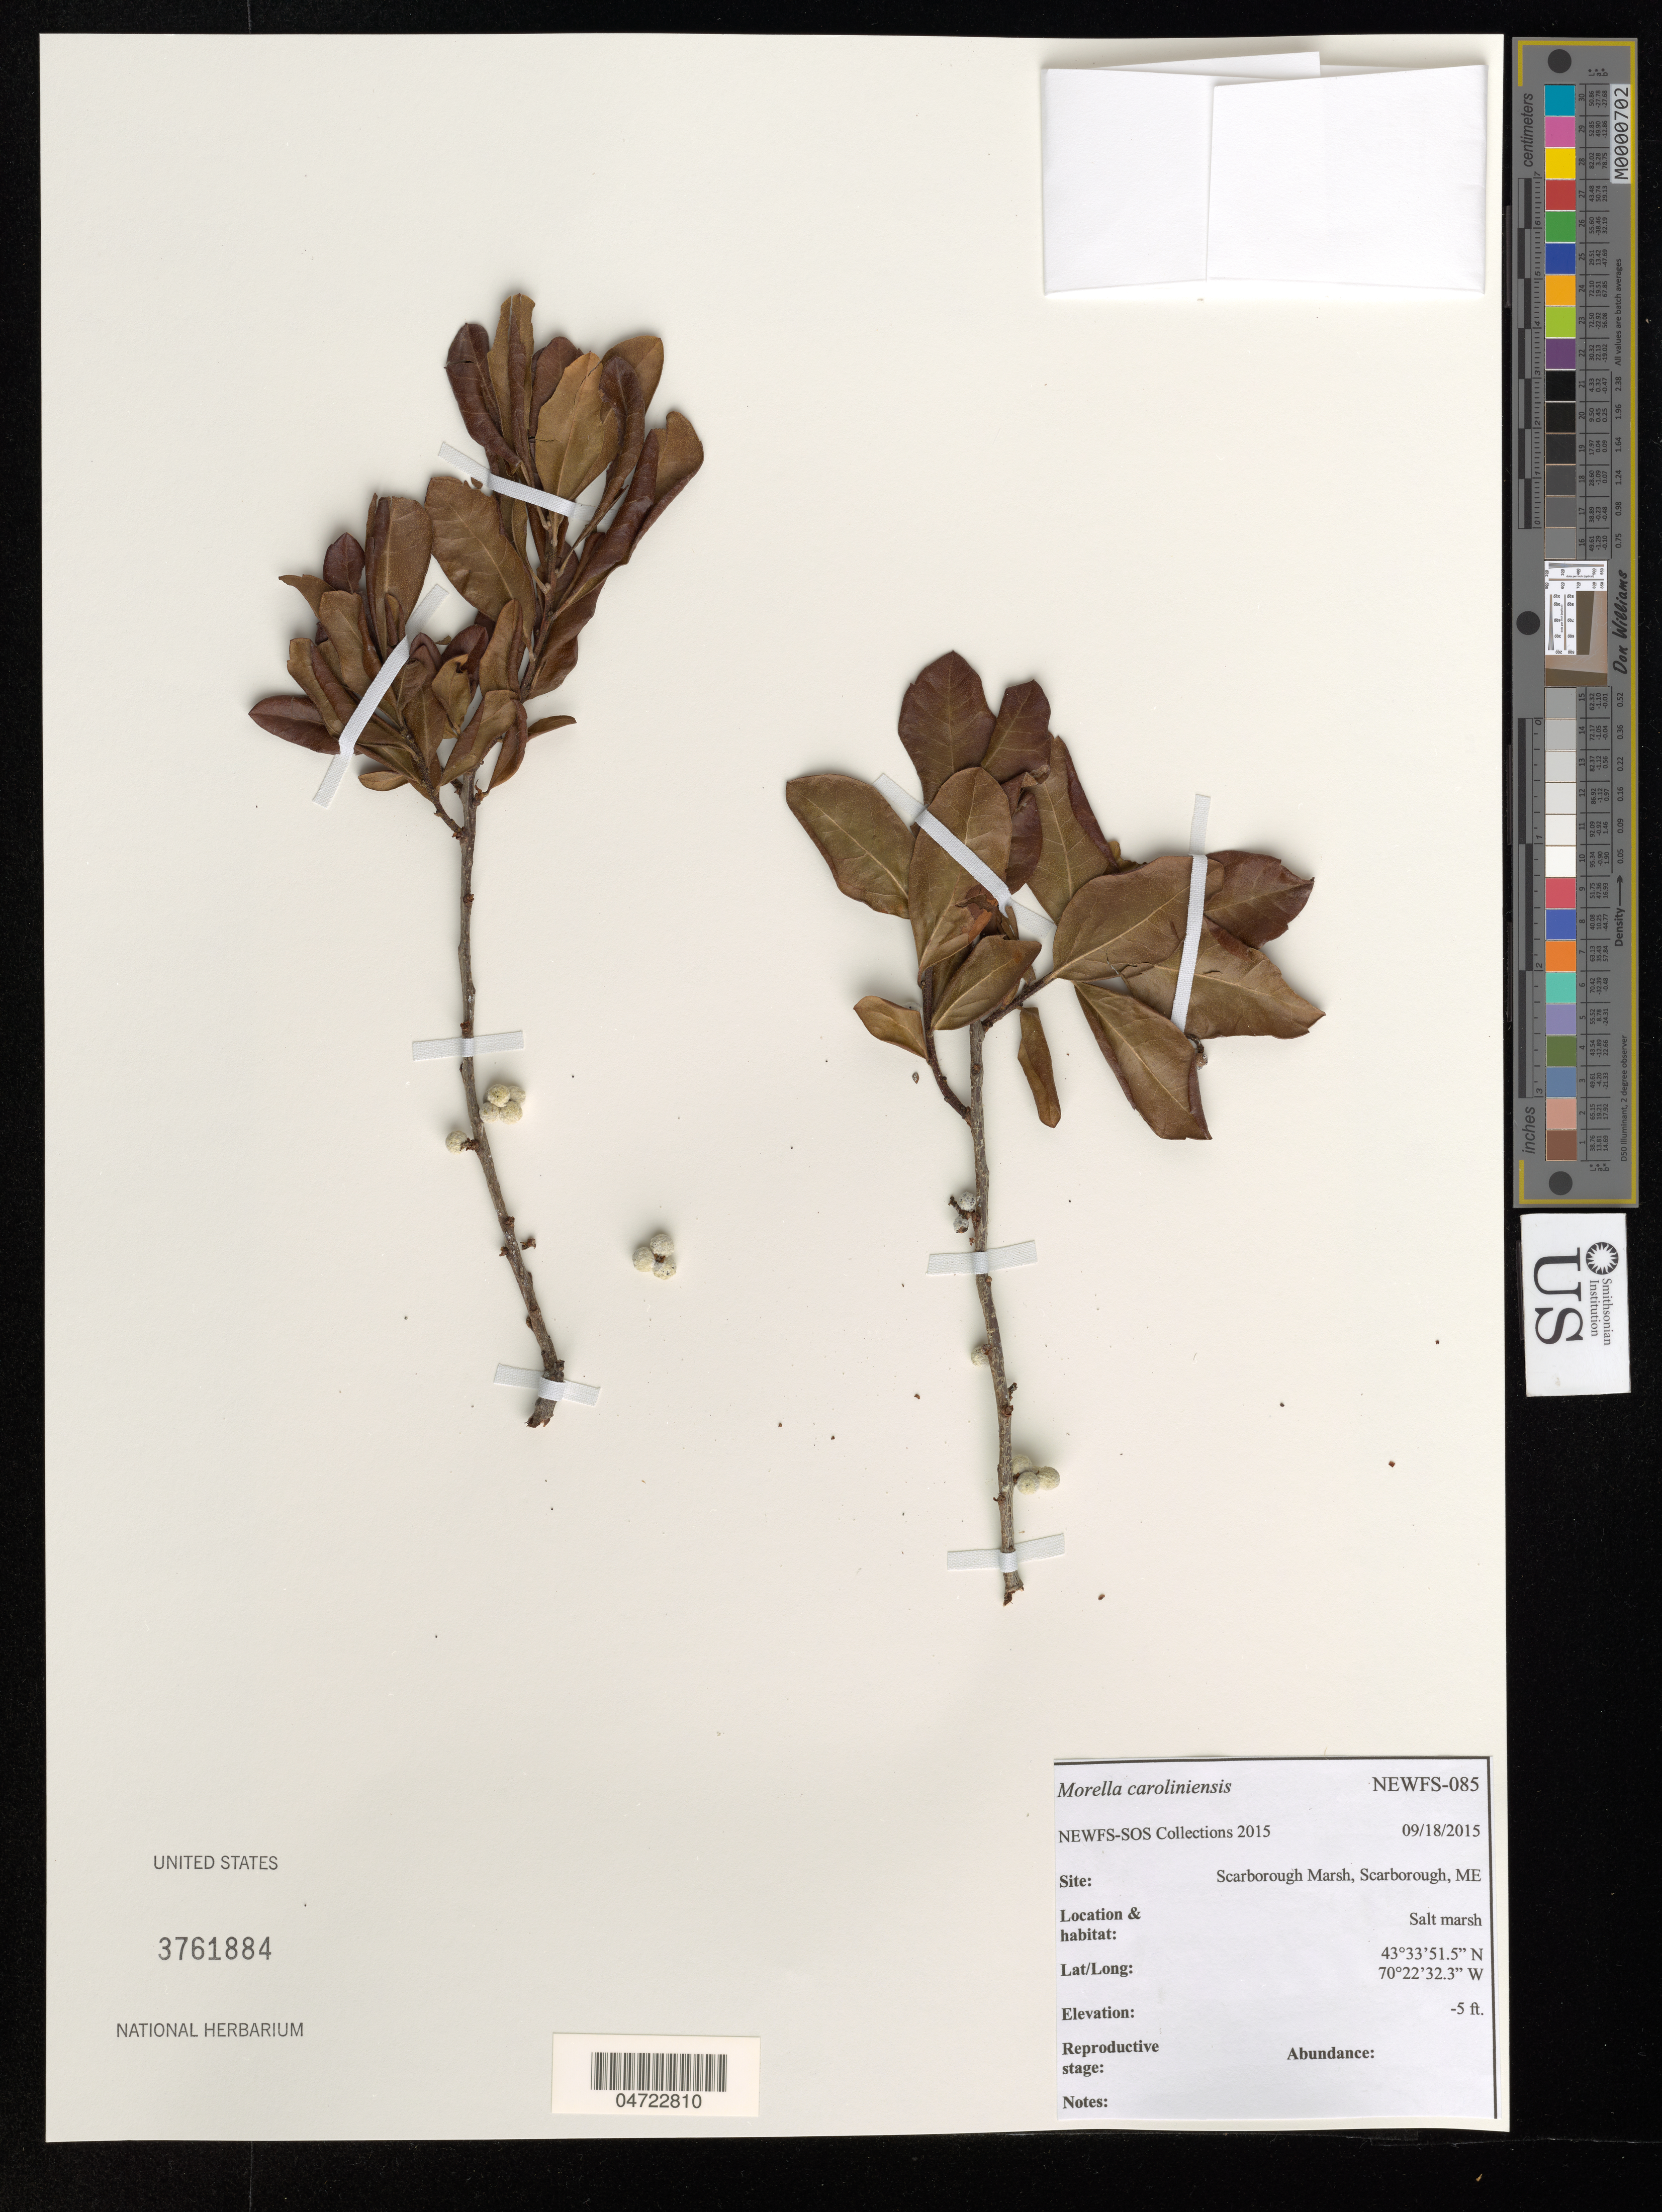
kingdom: Plantae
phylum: Tracheophyta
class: Magnoliopsida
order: Fagales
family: Myricaceae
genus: Morella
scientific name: Morella caroliniensis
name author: (Mill.) Small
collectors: NEWFS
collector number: NEWFS-085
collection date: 2015-09-18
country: United States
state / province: Maine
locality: Scarborough Marsh, Scarborough.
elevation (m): -2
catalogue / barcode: US 3761884